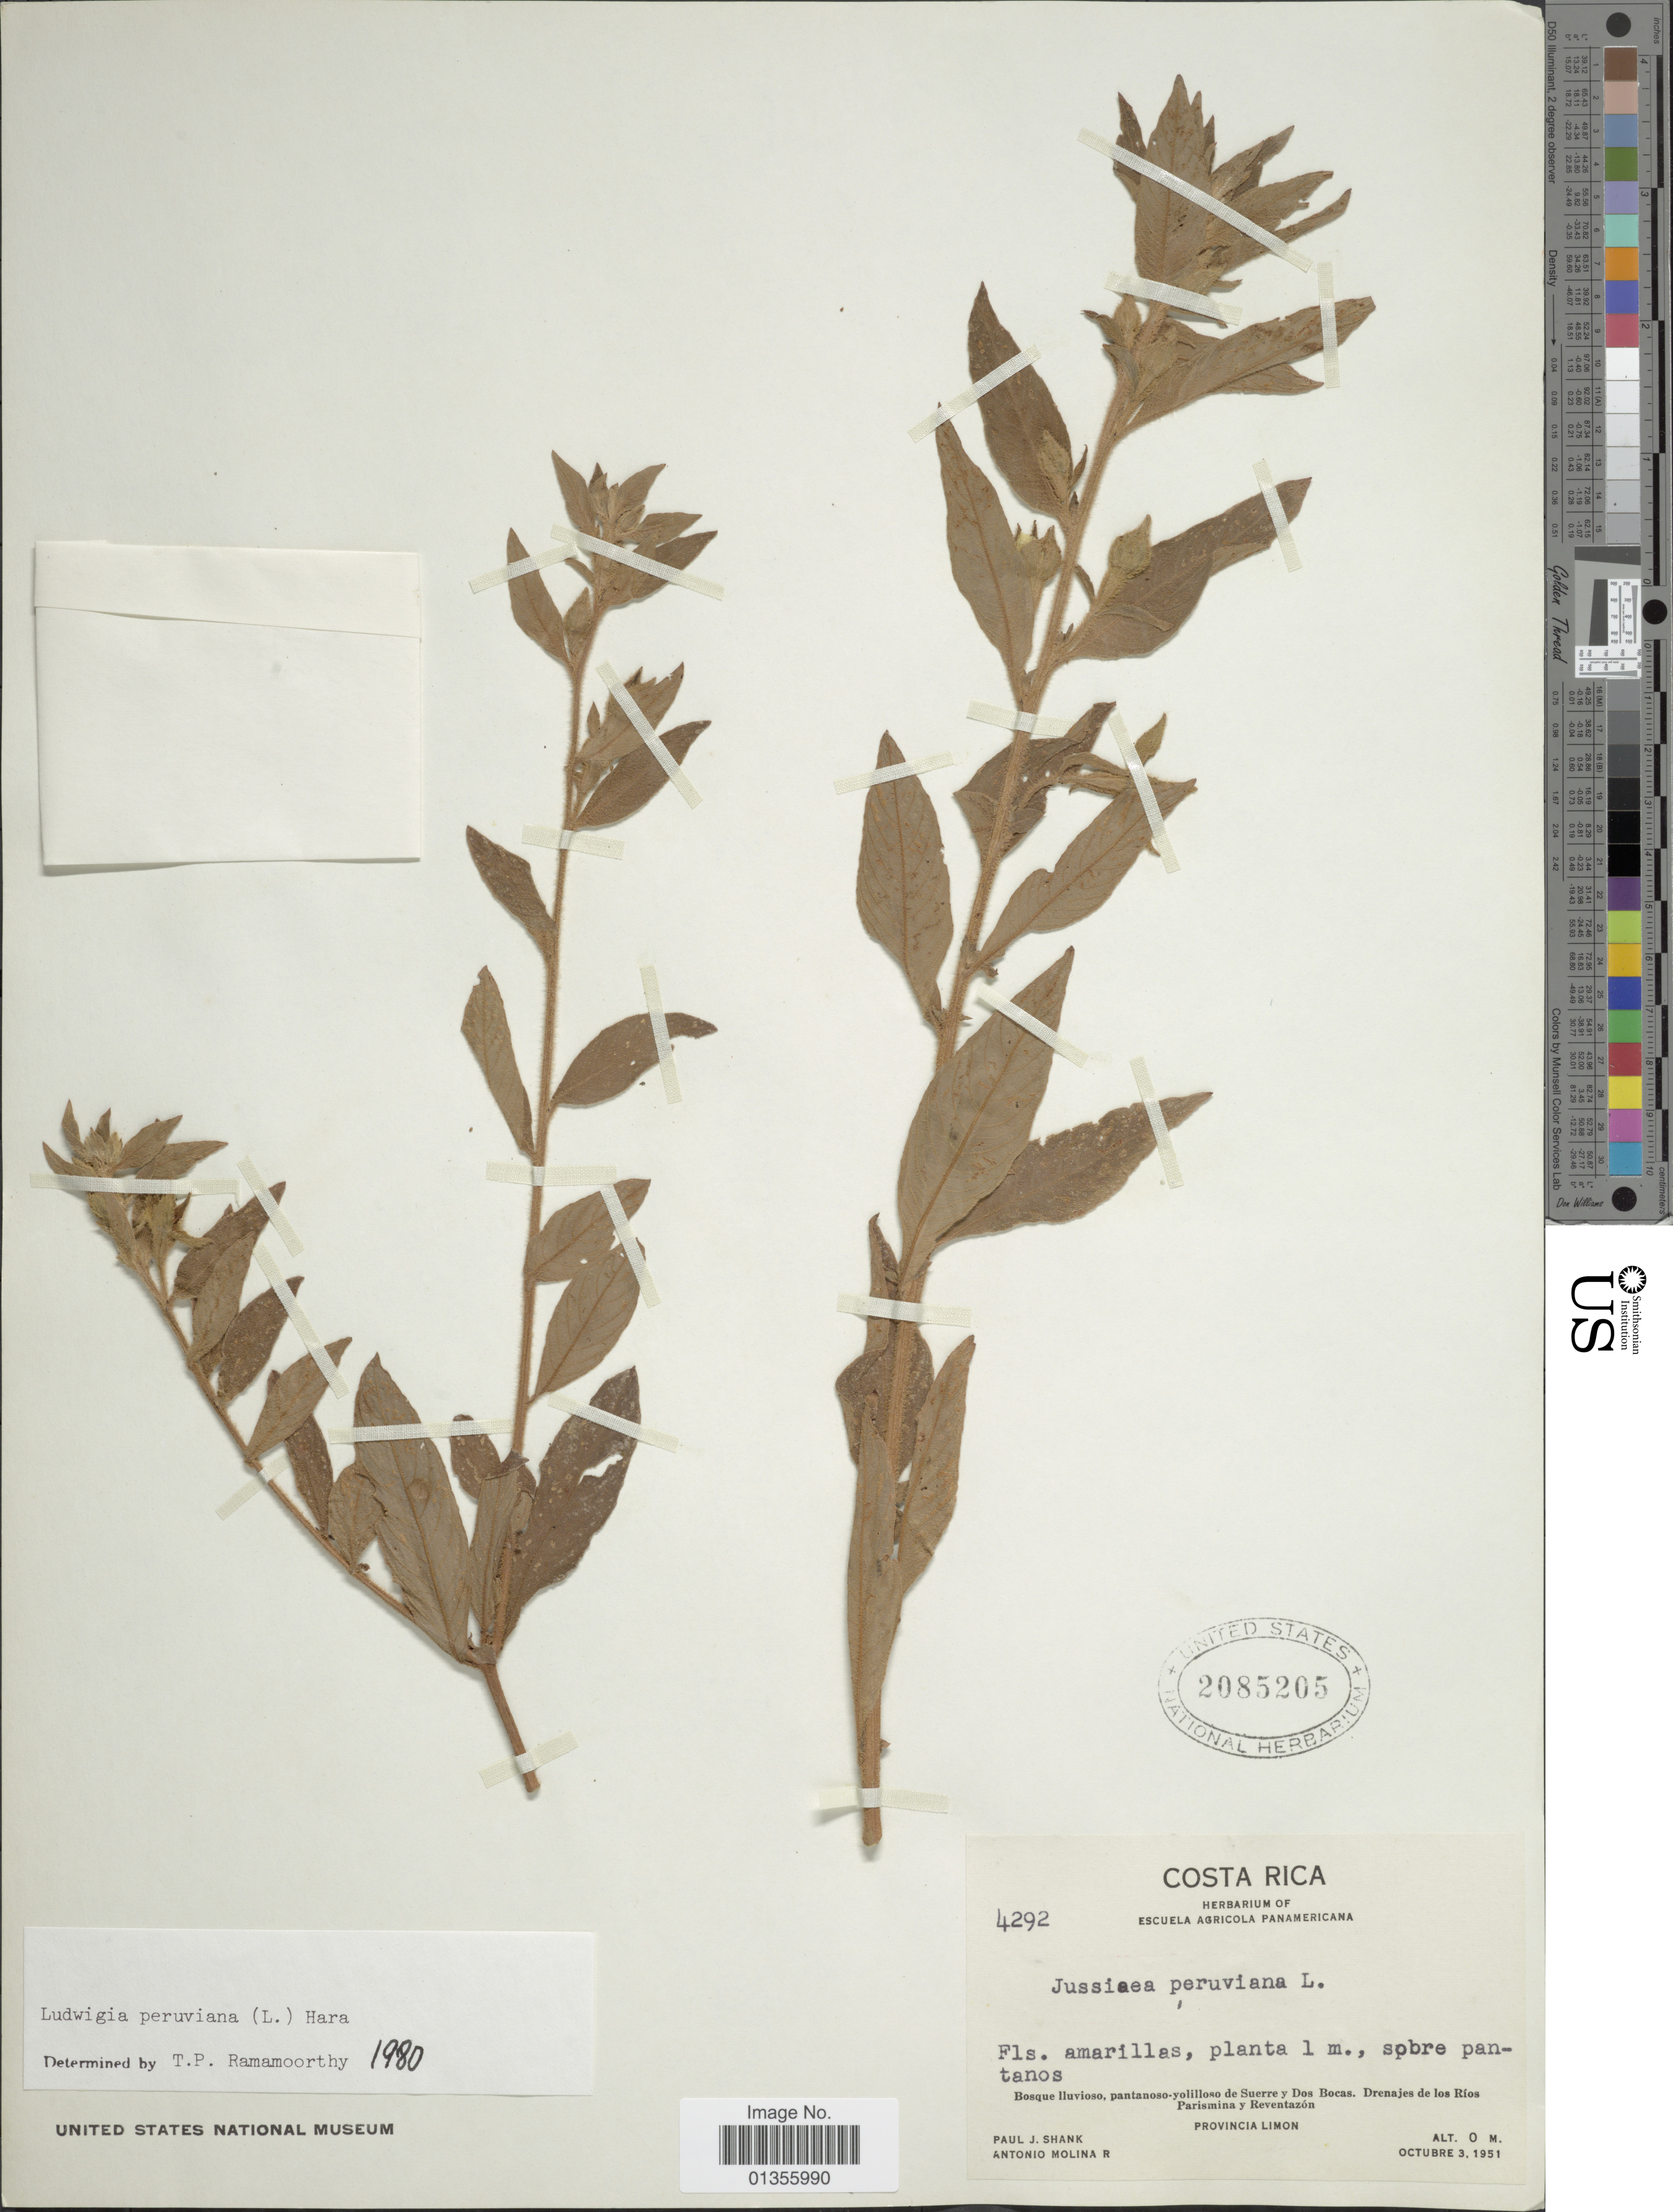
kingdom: Plantae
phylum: Tracheophyta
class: Magnoliopsida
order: Myrtales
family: Onagraceae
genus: Ludwigia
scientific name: Ludwigia peruviana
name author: (L.) H. Hara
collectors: P. J. Shank & A. Molina R.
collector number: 4292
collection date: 1951-10-03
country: Costa Rica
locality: Bosque lluvioso, pantanoso-yolilloso de Suerre y Dos Bocas. Drenajes de los Ríos Parismina y Reventazón. Provincia Limon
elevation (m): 0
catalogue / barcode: US 2085205